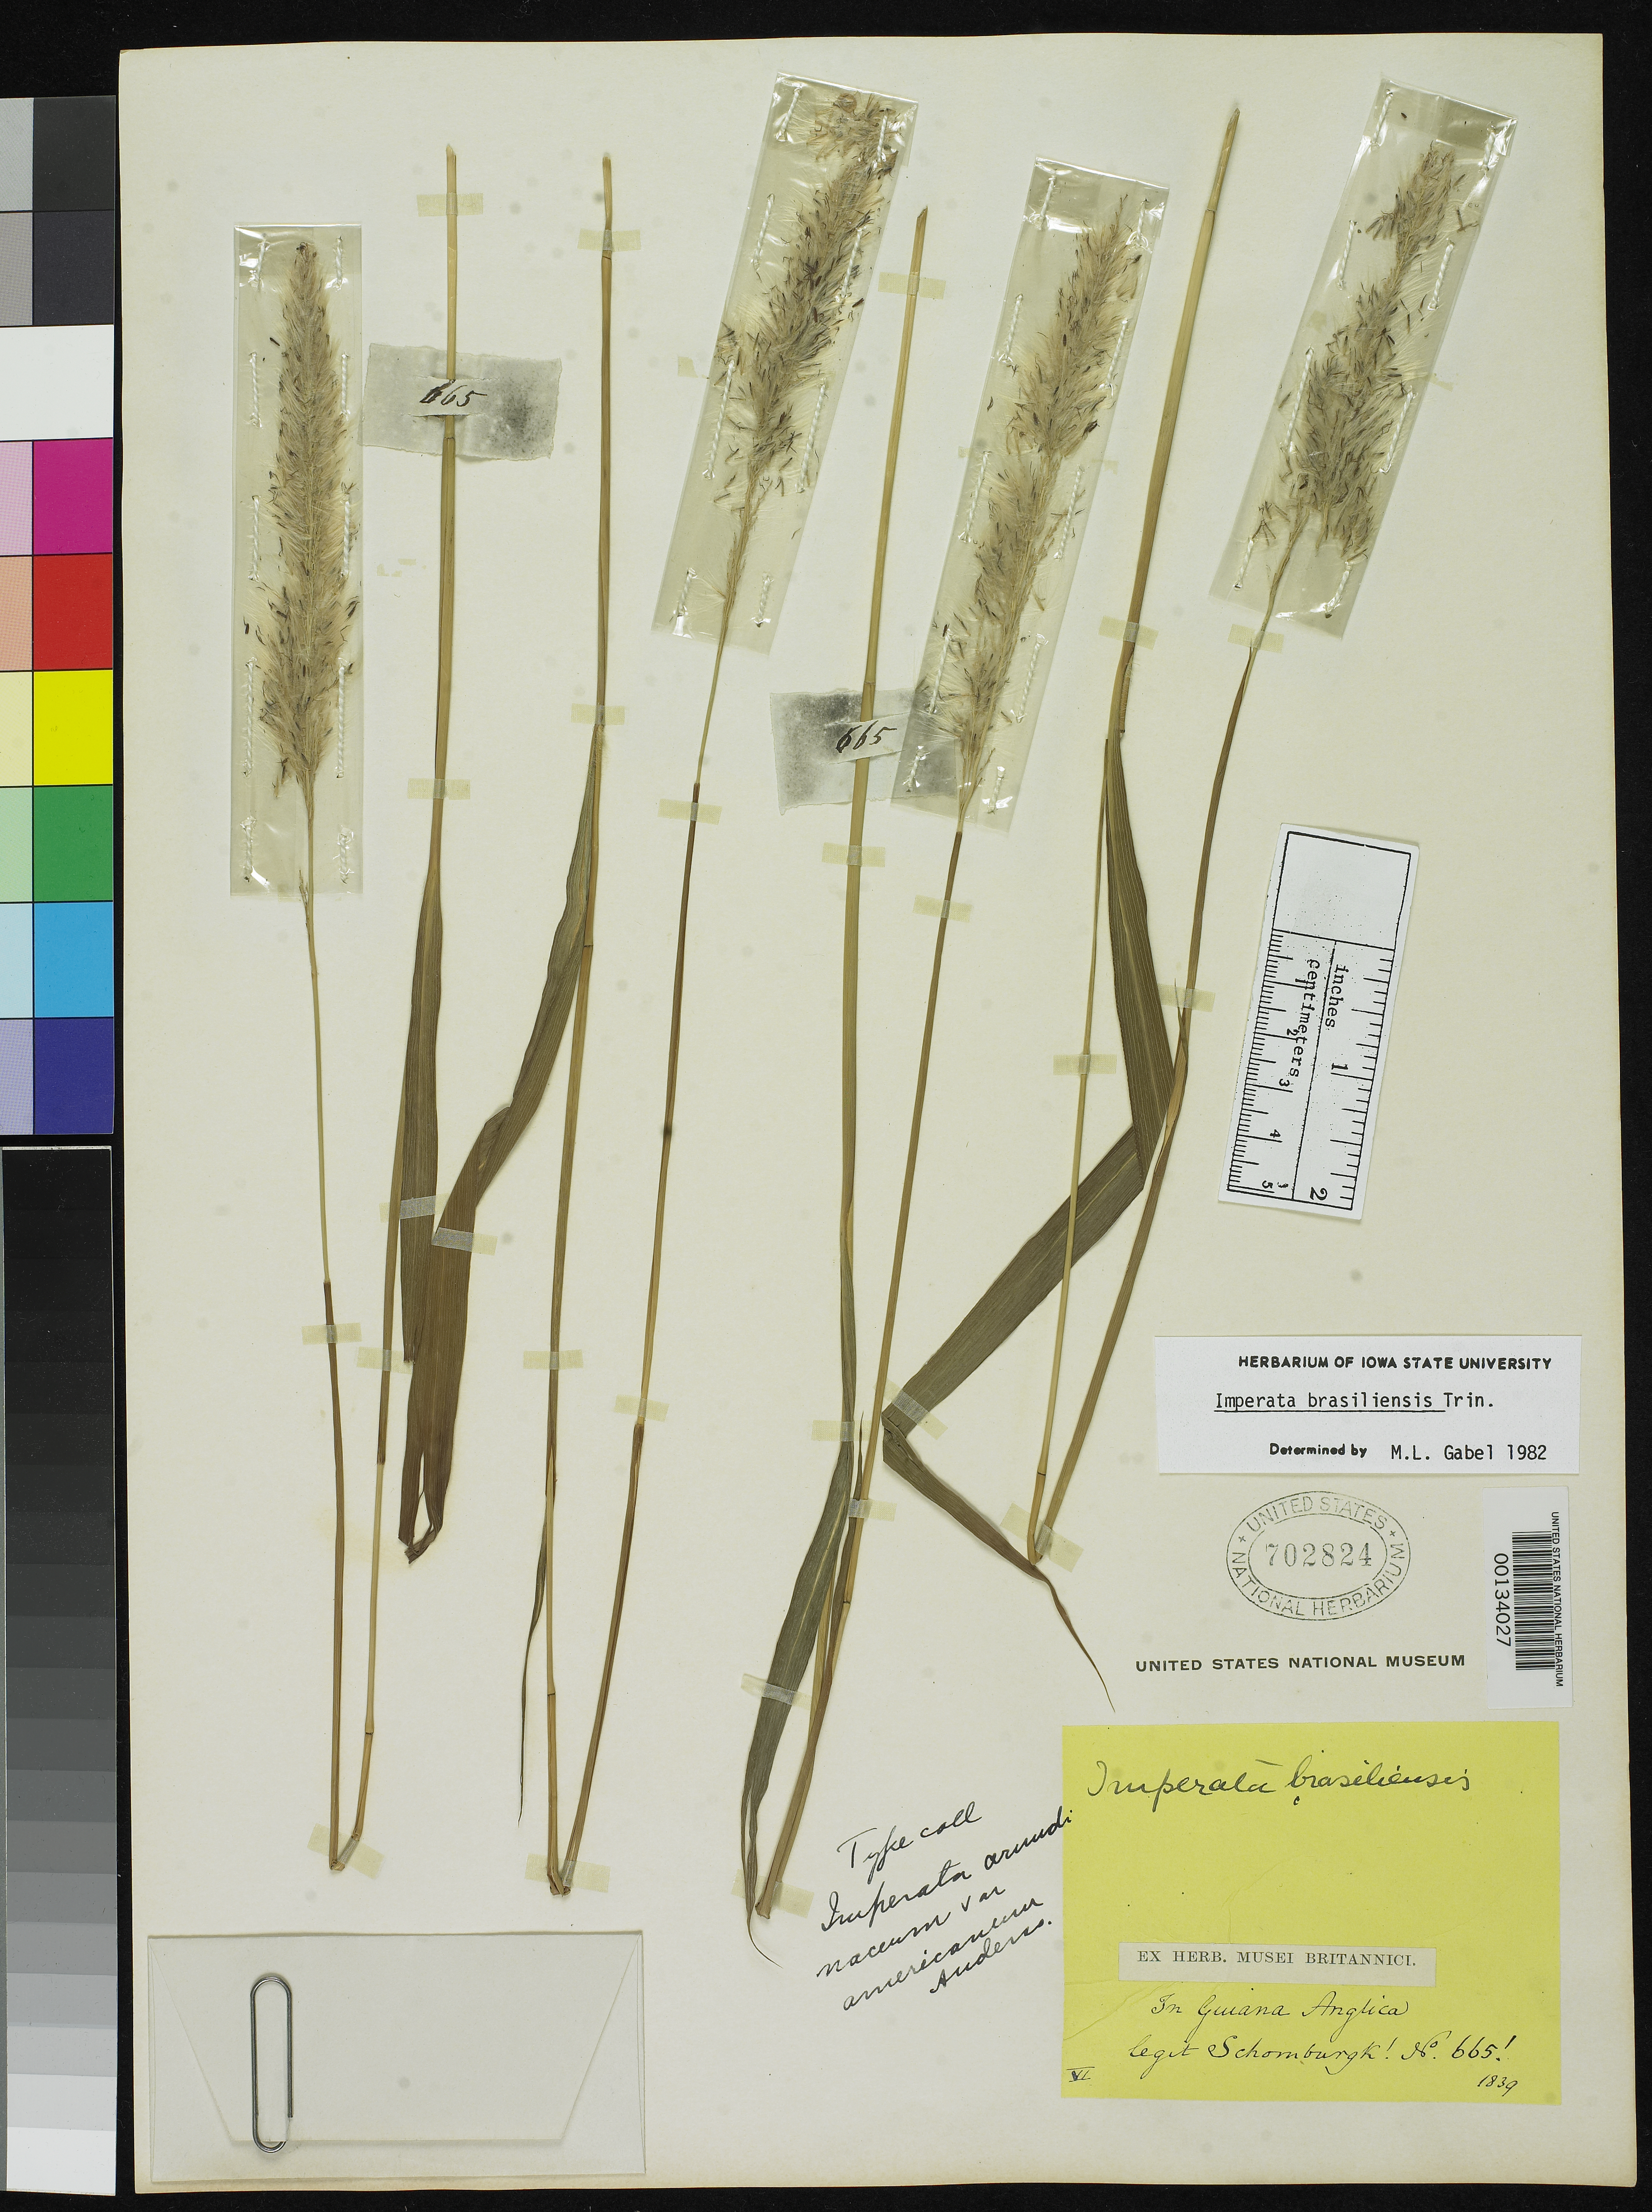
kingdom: Plantae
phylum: Tracheophyta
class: Liliopsida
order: Poales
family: Poaceae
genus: Imperata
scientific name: Imperata arundinaceum var. americana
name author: Andersson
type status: Isosyntype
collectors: R. H. Schomburgk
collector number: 665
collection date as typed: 1839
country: Guyana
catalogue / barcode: US 702824